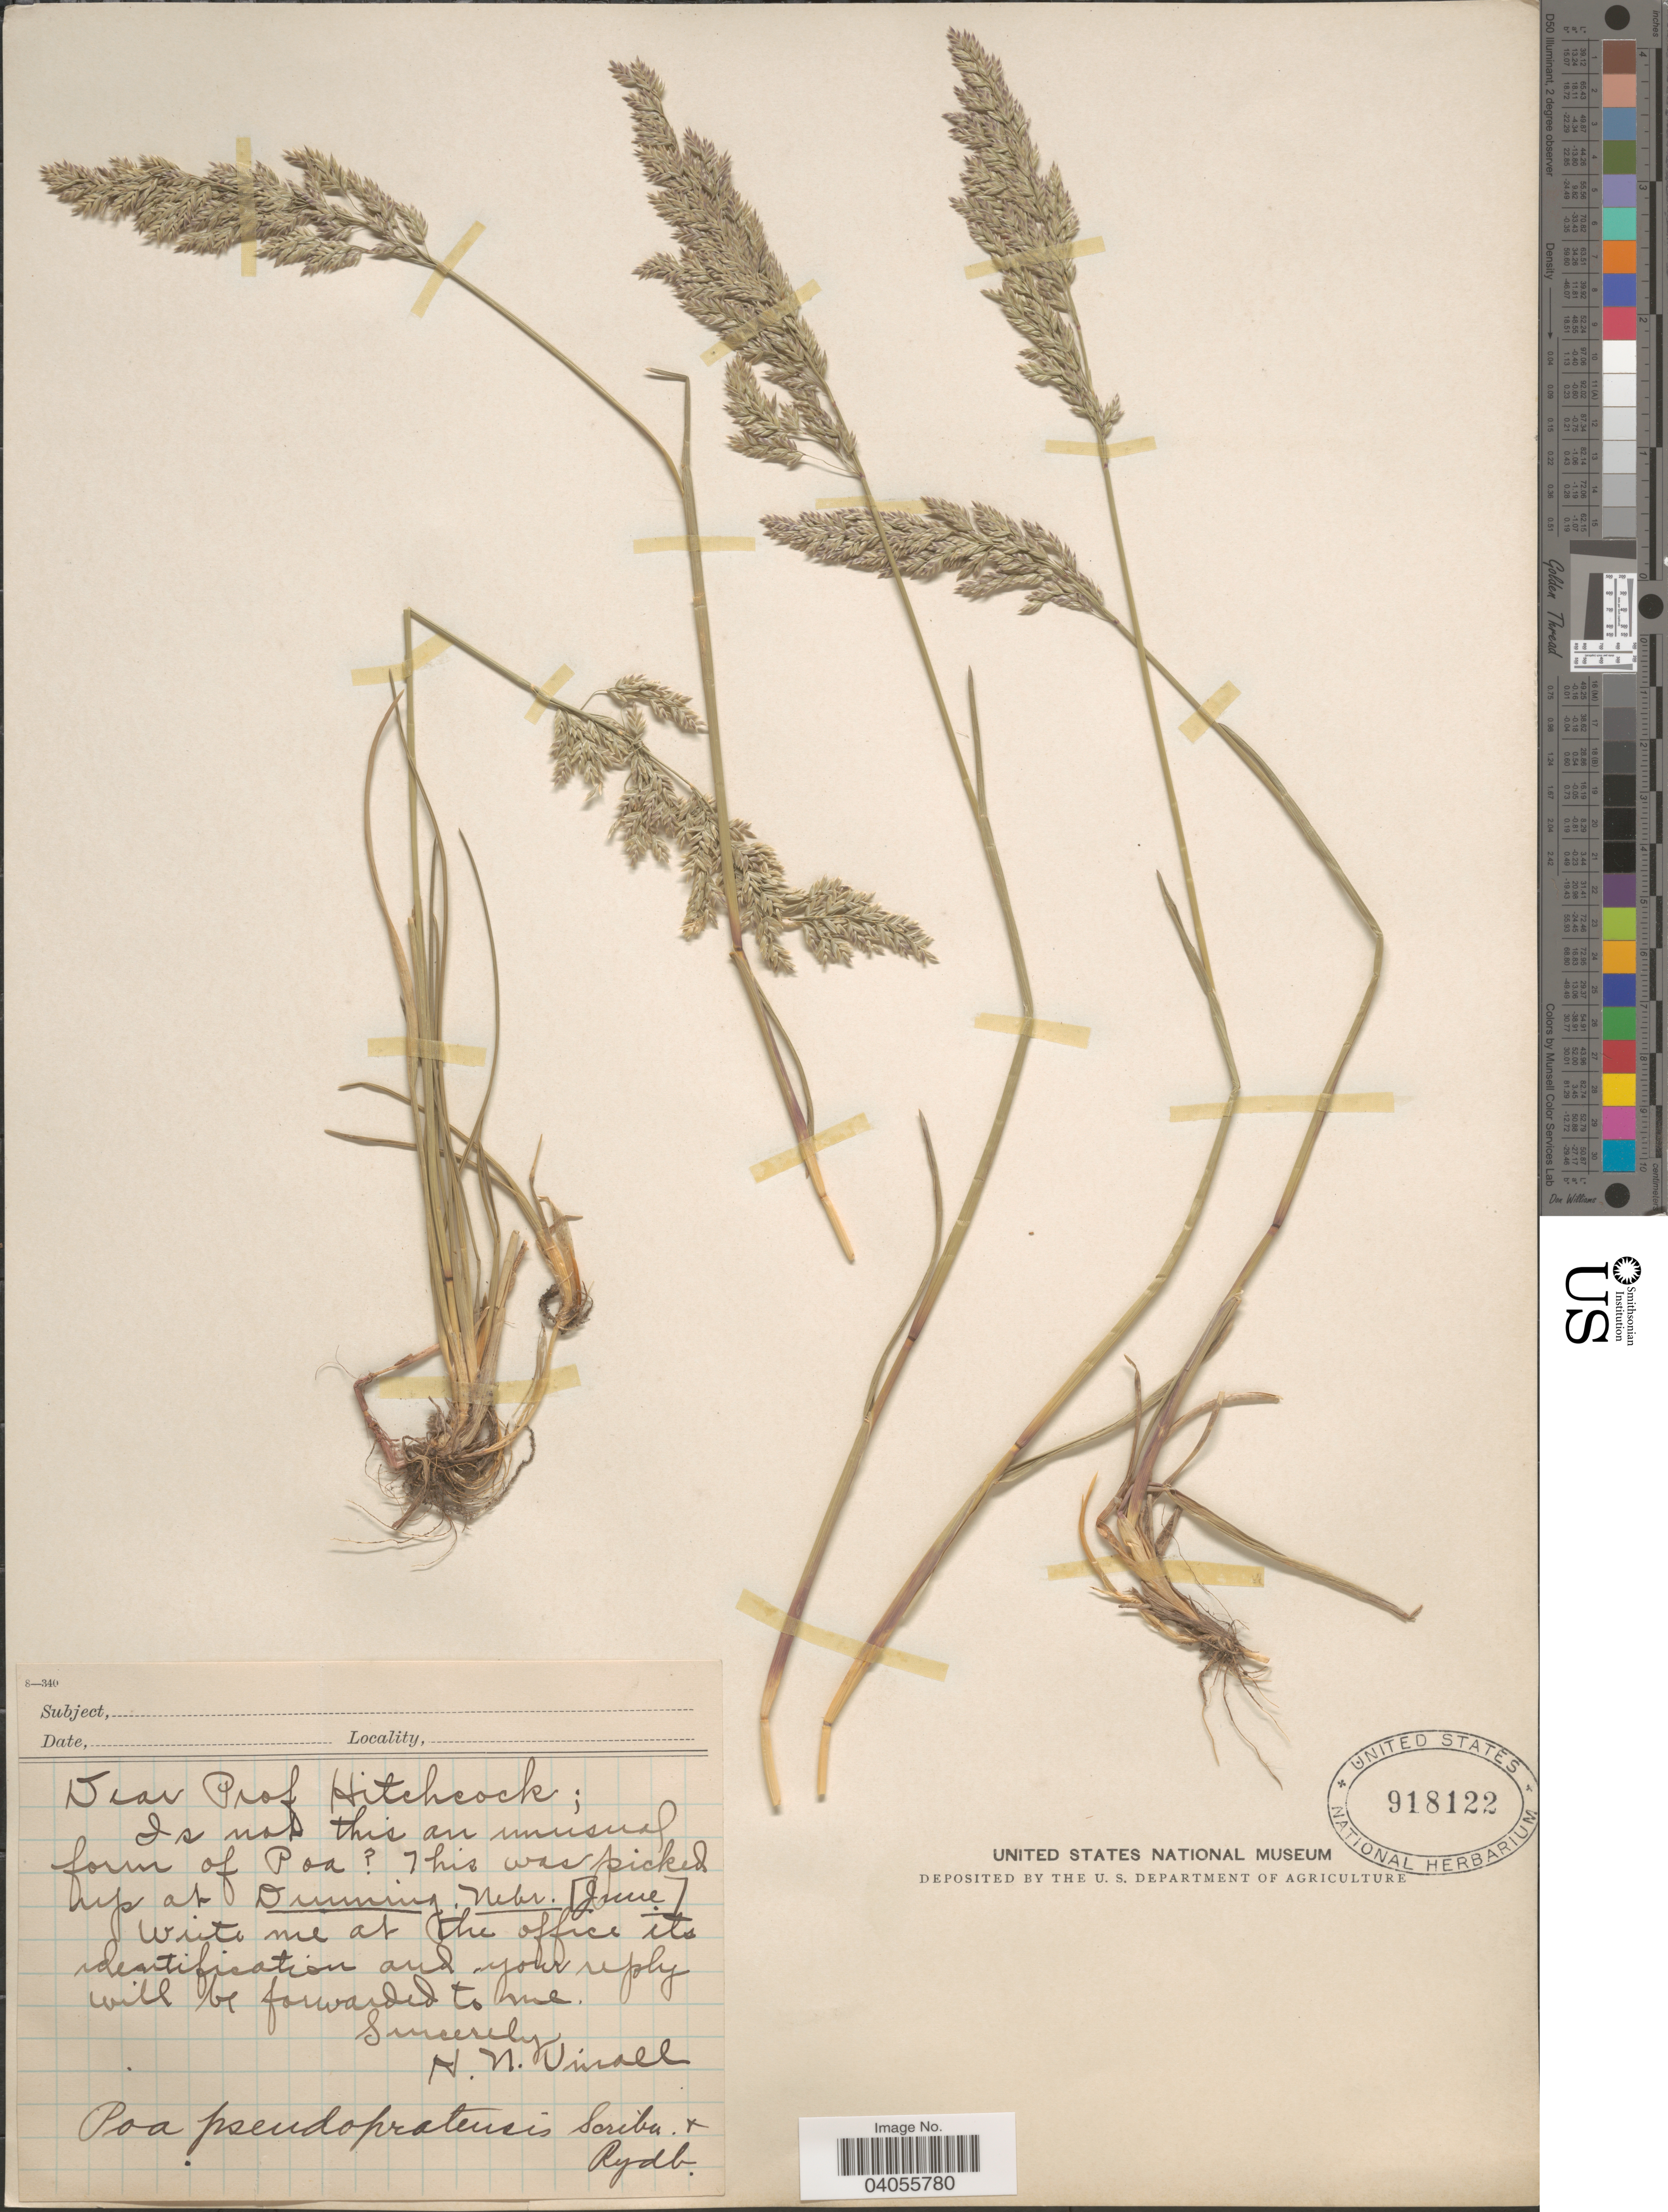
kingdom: Plantae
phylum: Tracheophyta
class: Liliopsida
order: Poales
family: Poaceae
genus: Poa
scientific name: Poa arida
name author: Vasey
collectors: H. Vinall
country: United States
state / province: Nebraska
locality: Dunning.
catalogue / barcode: US 918122